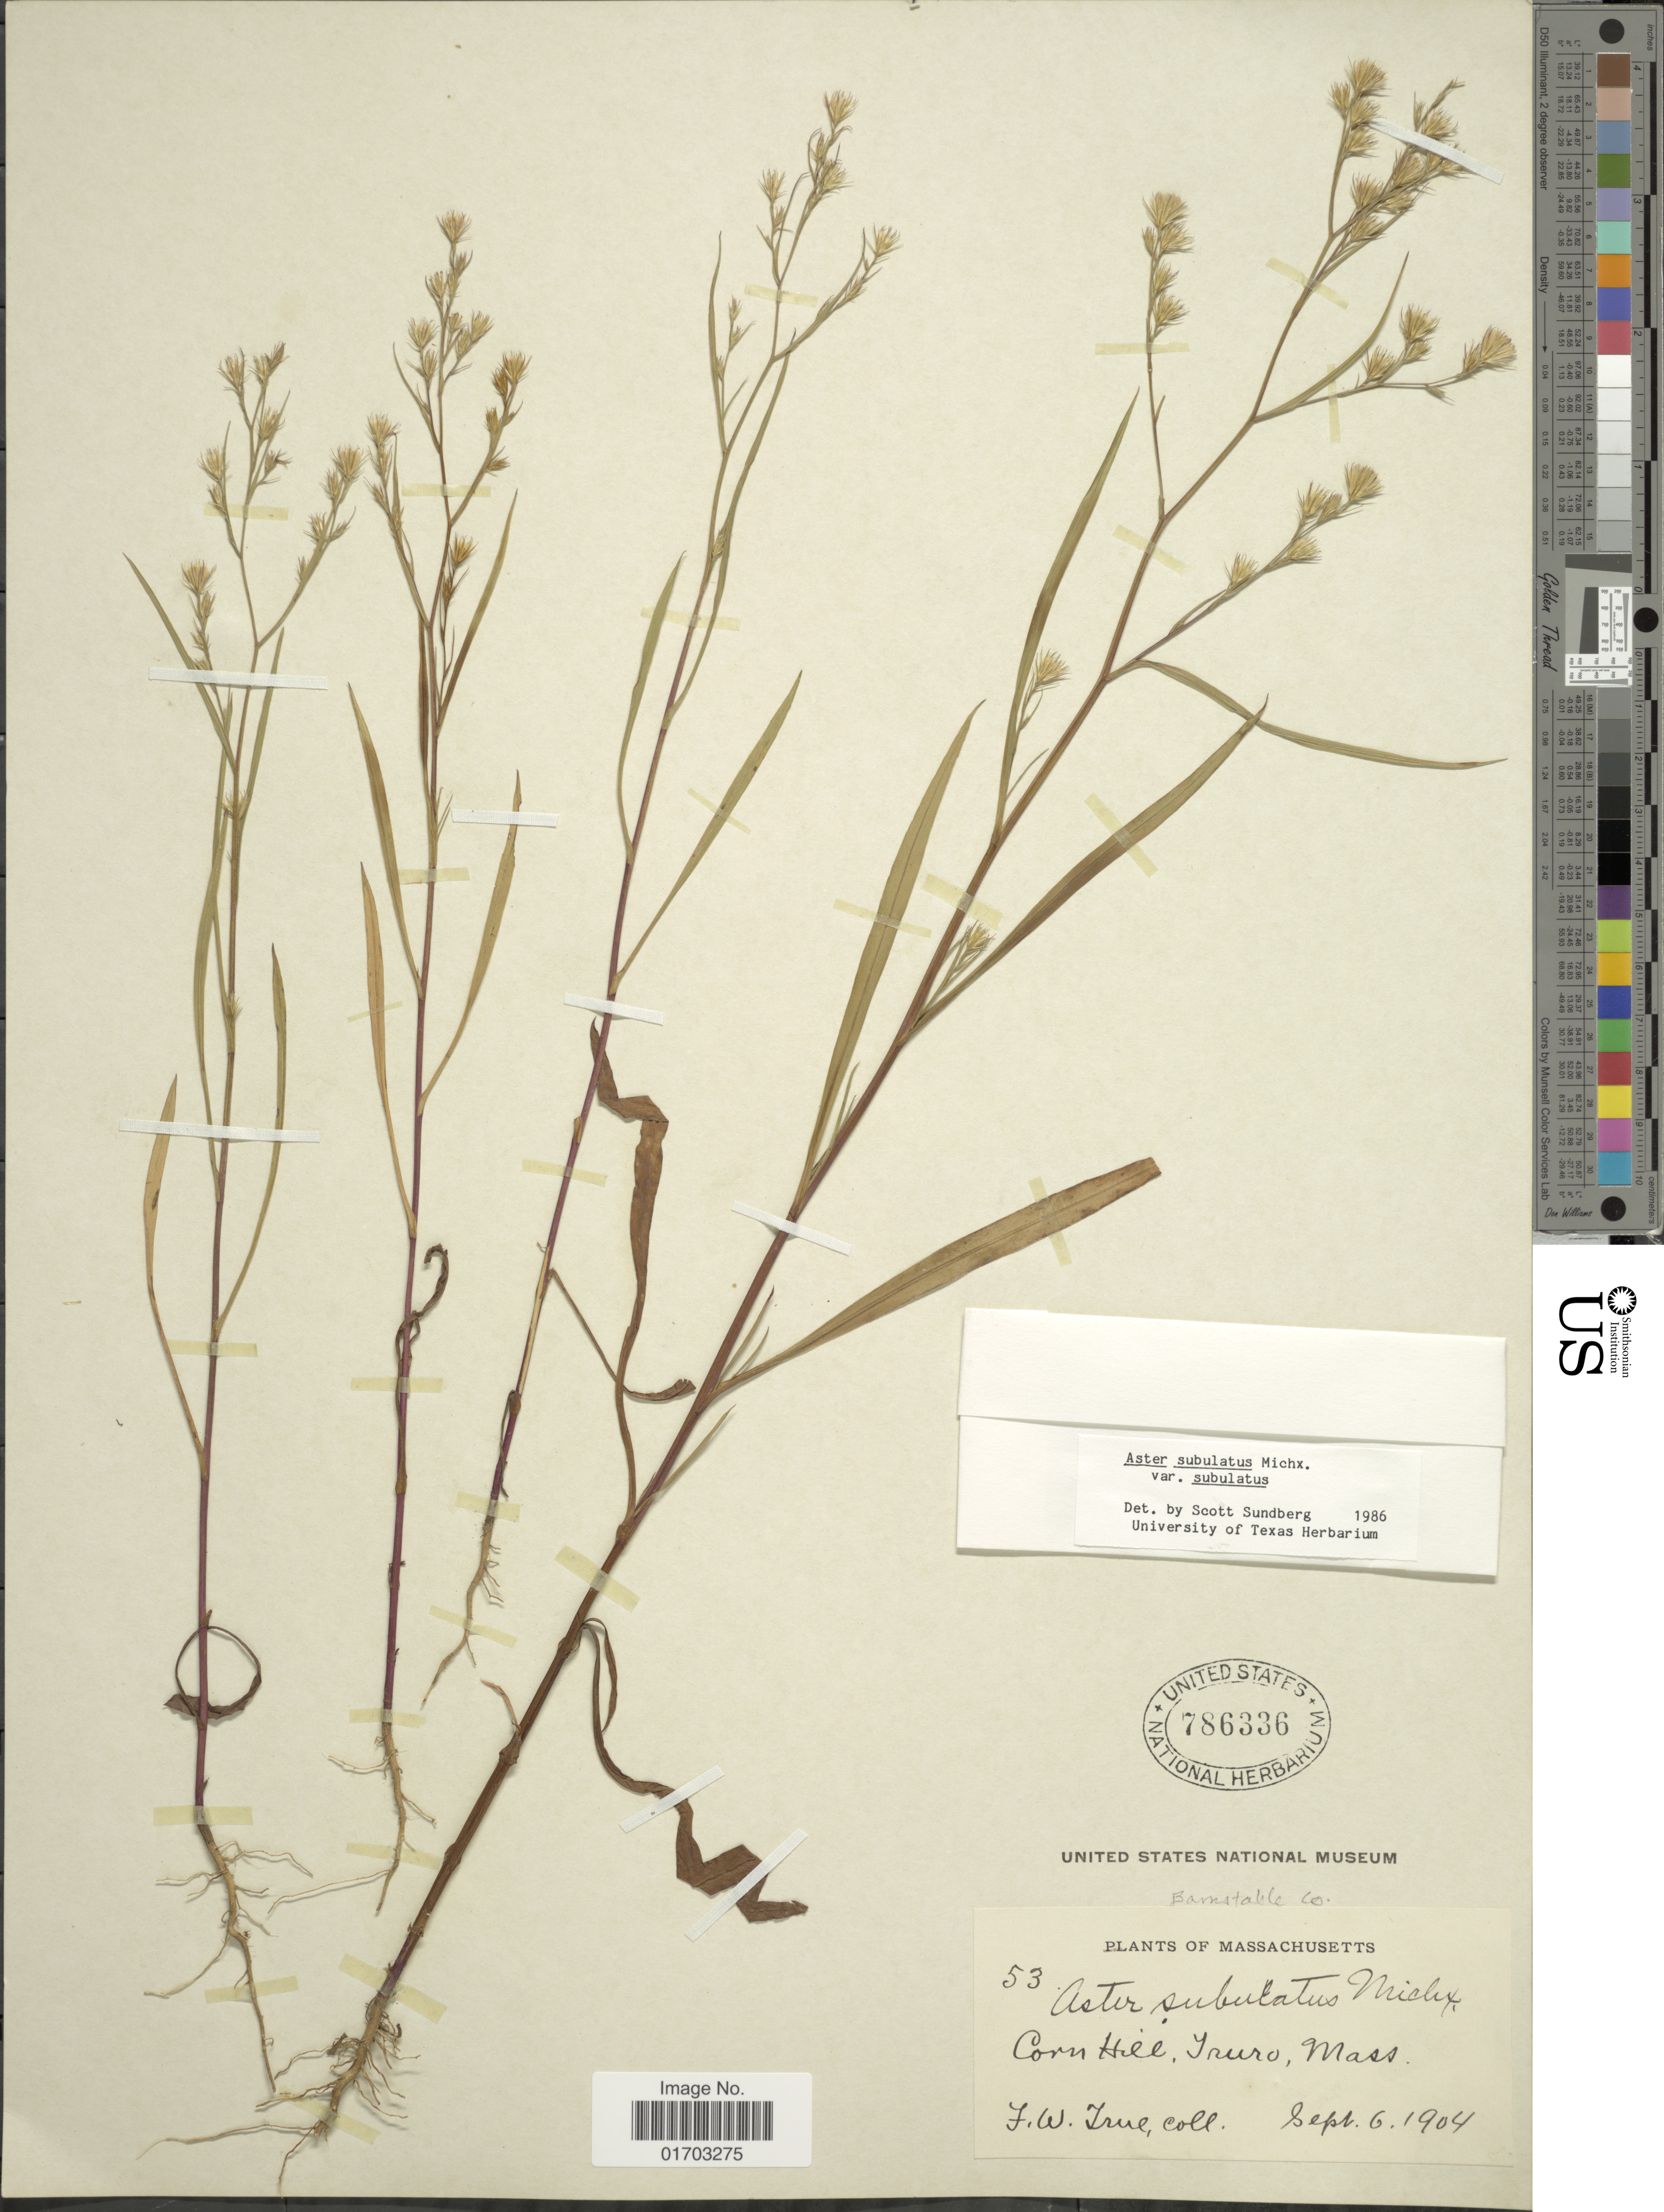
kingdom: Plantae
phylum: Tracheophyta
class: Magnoliopsida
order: Asterales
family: Asteraceae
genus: Symphyotrichum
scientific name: Symphyotrichum subulatum var. subulatum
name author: (Michx.) G.L. Nesom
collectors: F. True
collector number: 53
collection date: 1904-09-06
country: United States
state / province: Massachusetts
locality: Corn Hill, Truro.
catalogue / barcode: US 786336